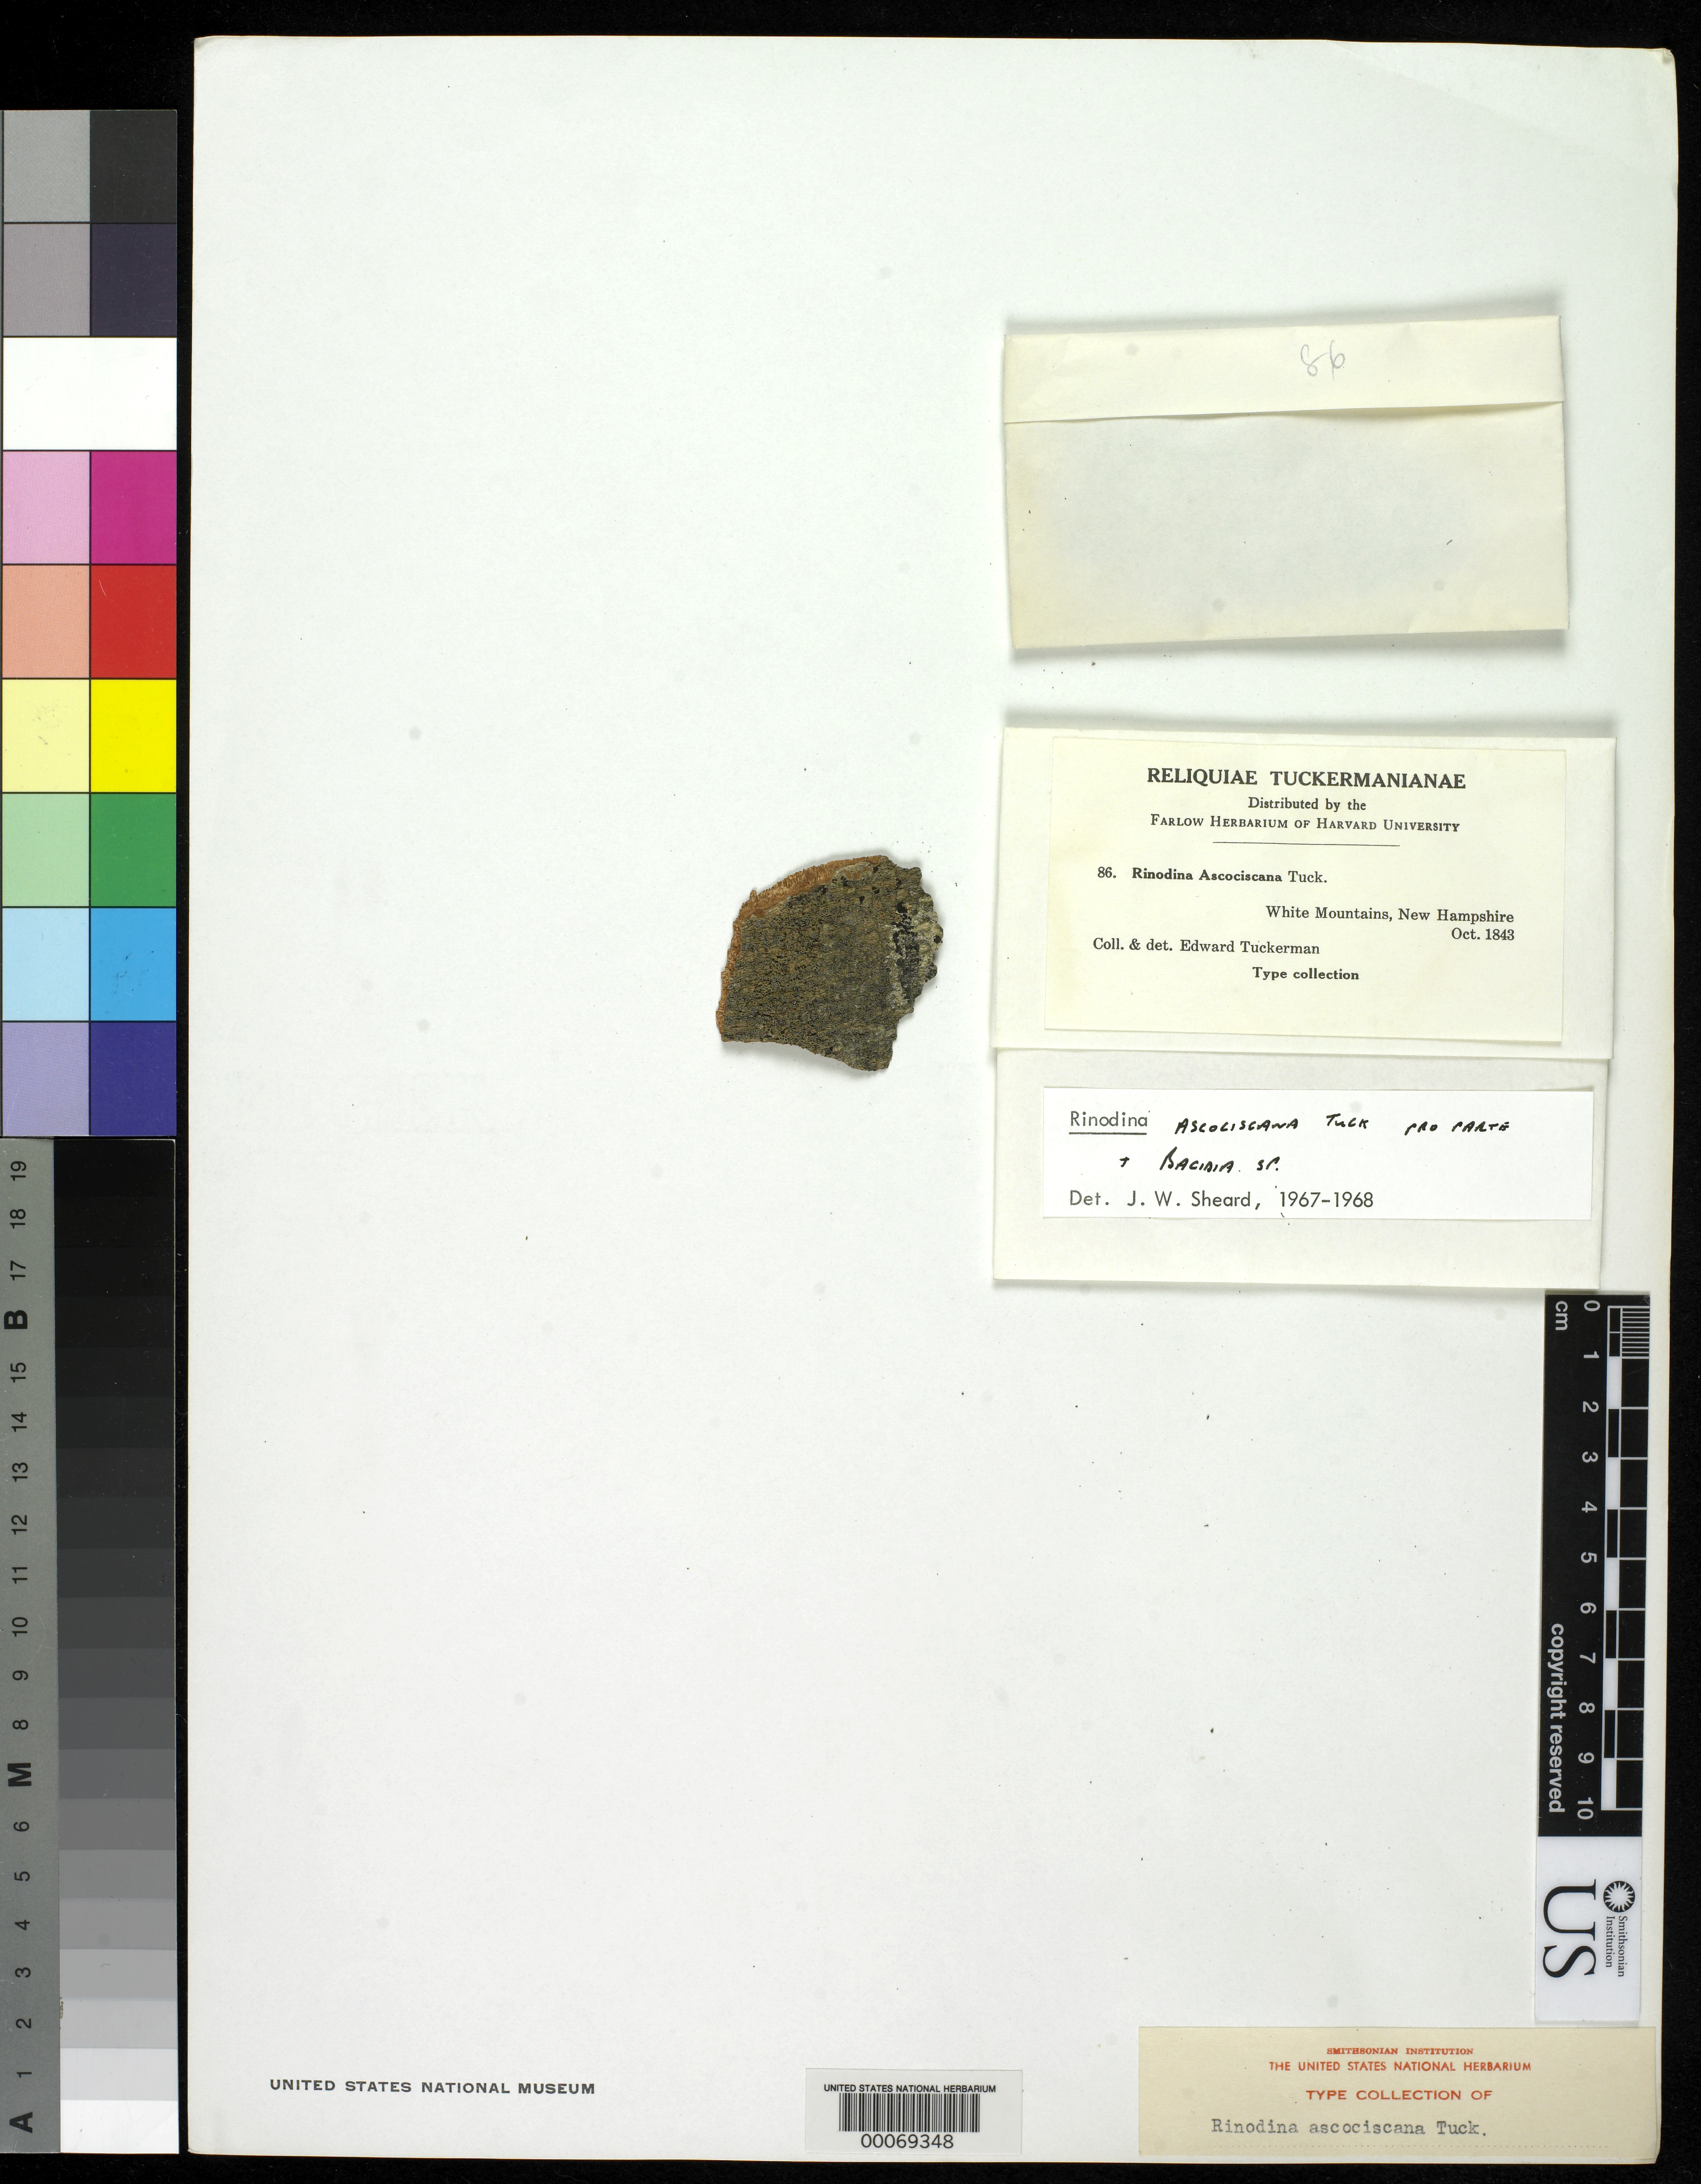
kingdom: Fungi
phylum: Ascomycota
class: Lecanoromycetes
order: Caliciales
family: Physciaceae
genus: Rinodina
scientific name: Rinodina ascociscana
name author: Tuck.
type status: Type Collection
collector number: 86 Reliq. Tuck.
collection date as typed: Oct 1843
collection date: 1843-10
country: United States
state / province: New Hampshire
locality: White Mts.